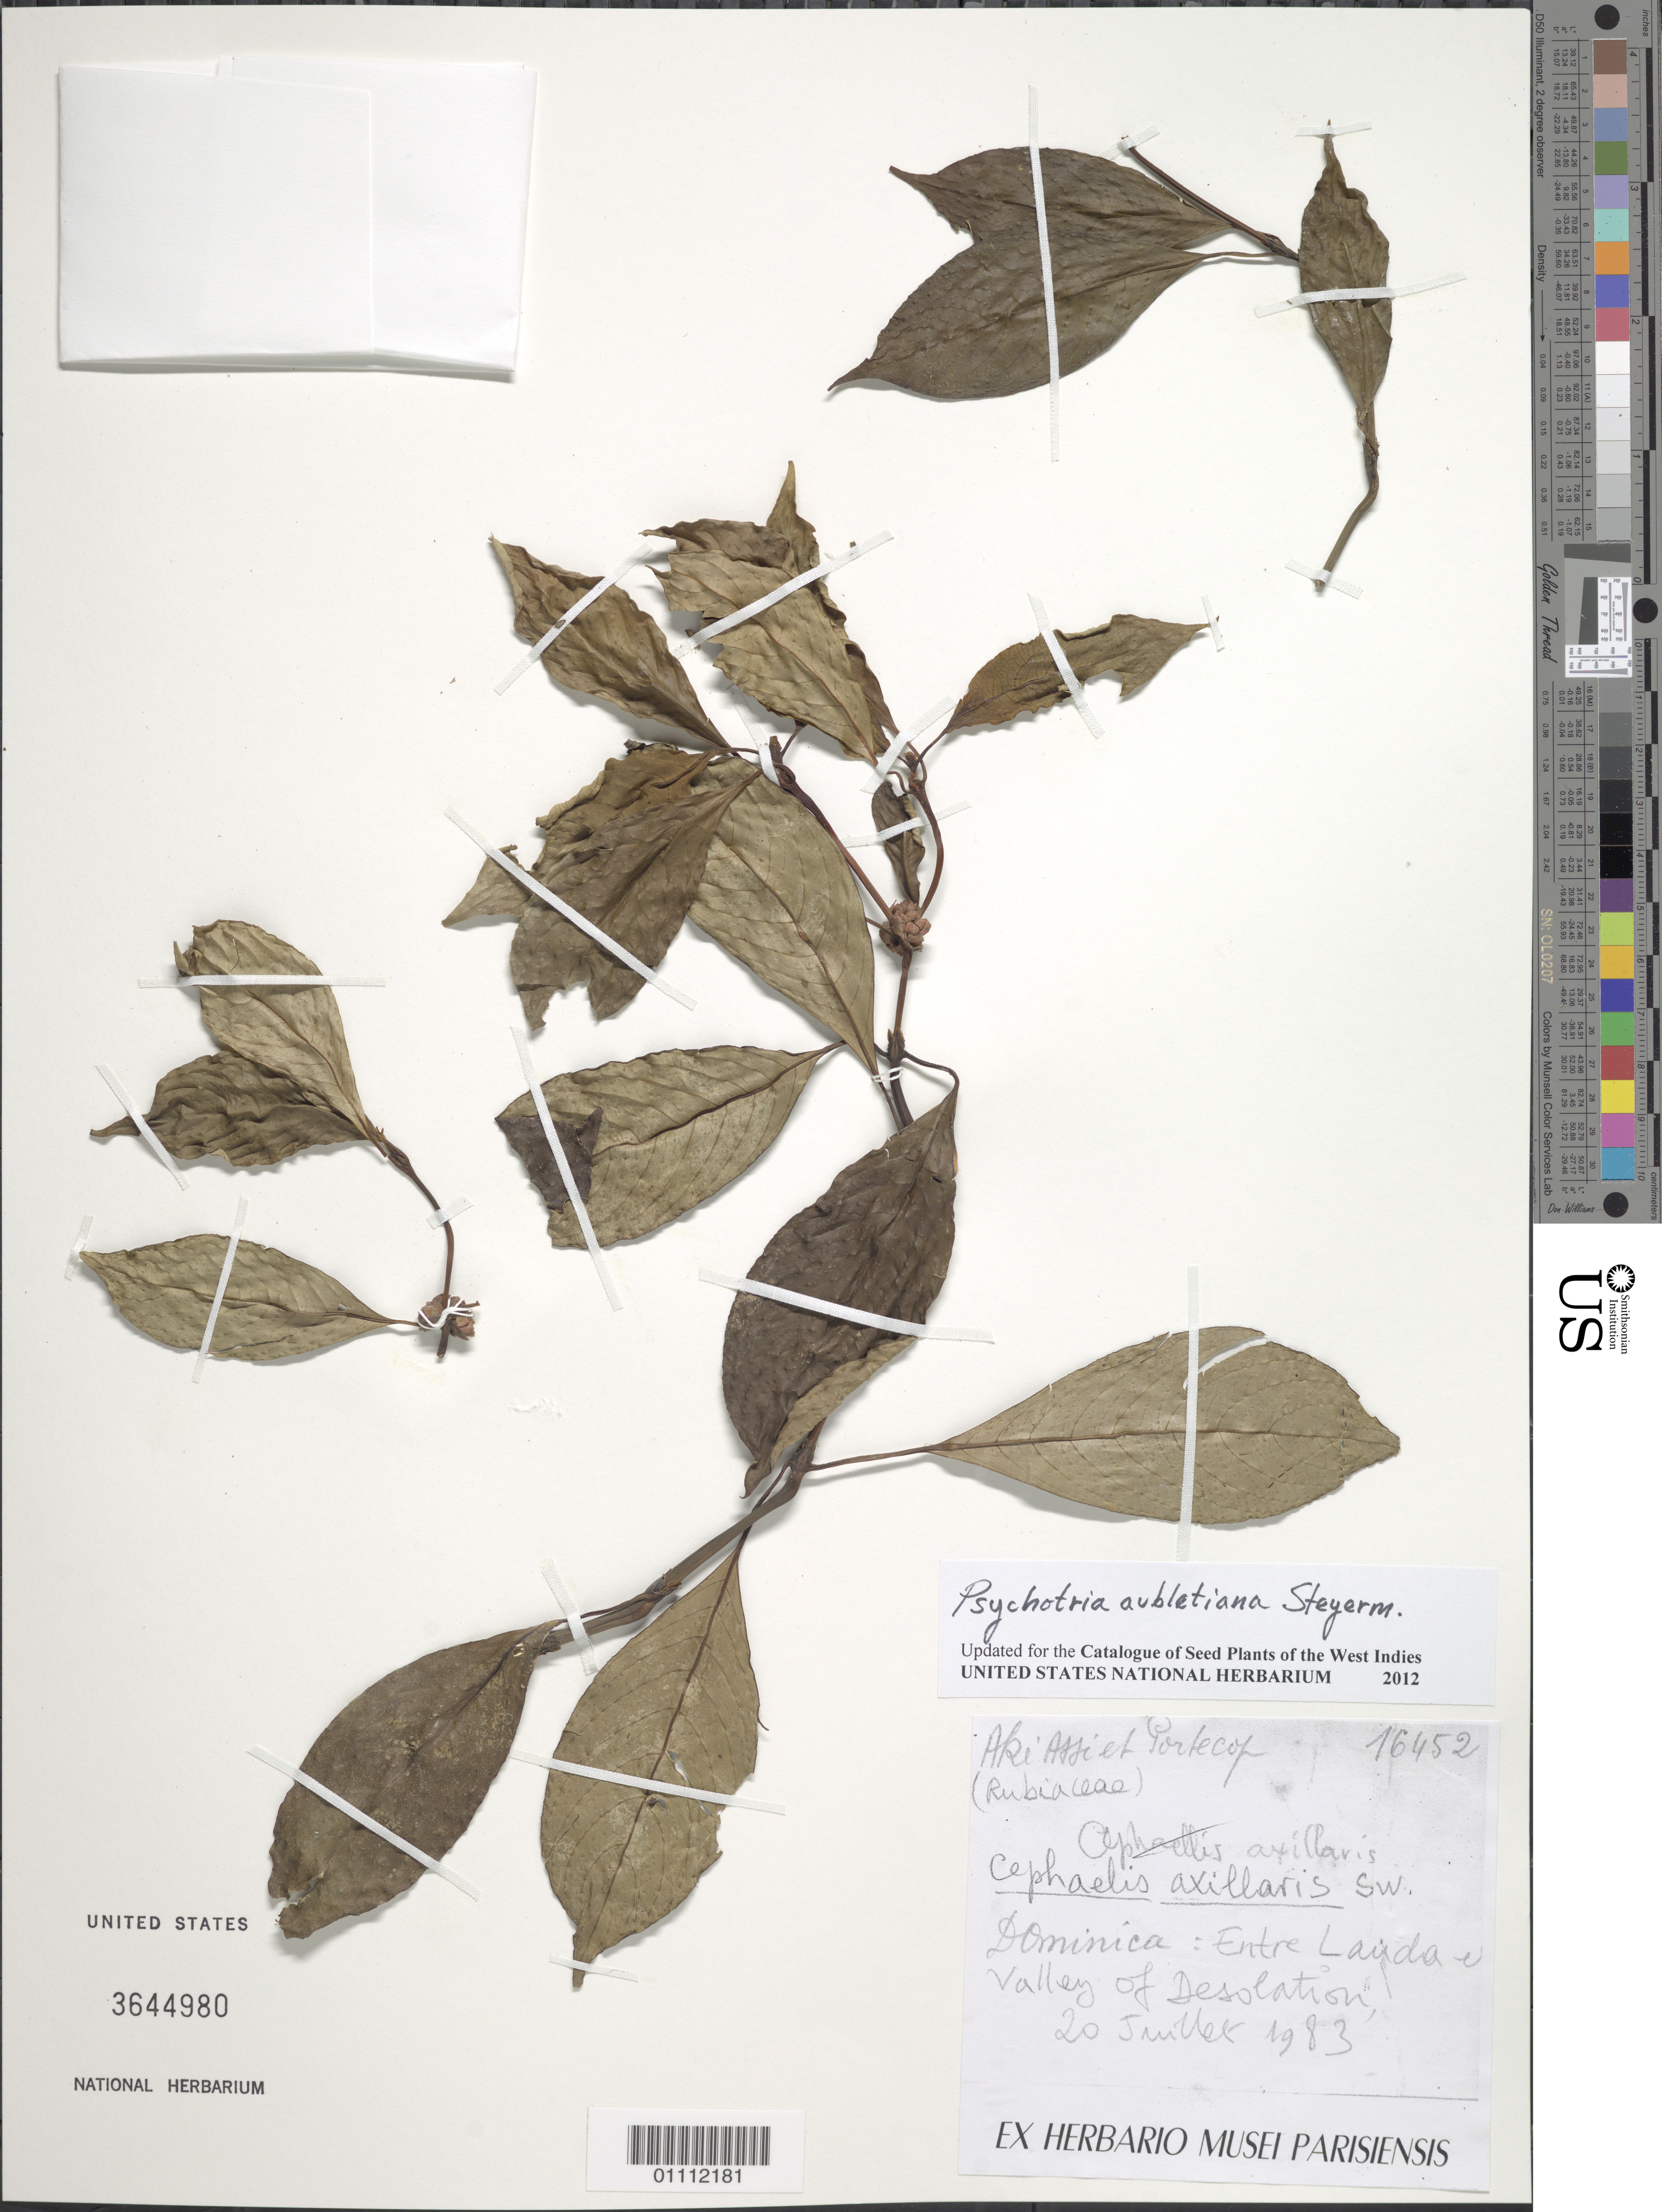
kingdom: Plantae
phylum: Tracheophyta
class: Magnoliopsida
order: Gentianales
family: Rubiaceae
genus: Psychotria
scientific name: Psychotria aubletiana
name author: Steyerm.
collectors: -. Ake-Assi & -. Portecop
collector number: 16452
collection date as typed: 20 Jul 1983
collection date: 1983-07-20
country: Dominica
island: Dominica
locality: Lauda to Valley of Desolation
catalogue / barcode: US 3644980